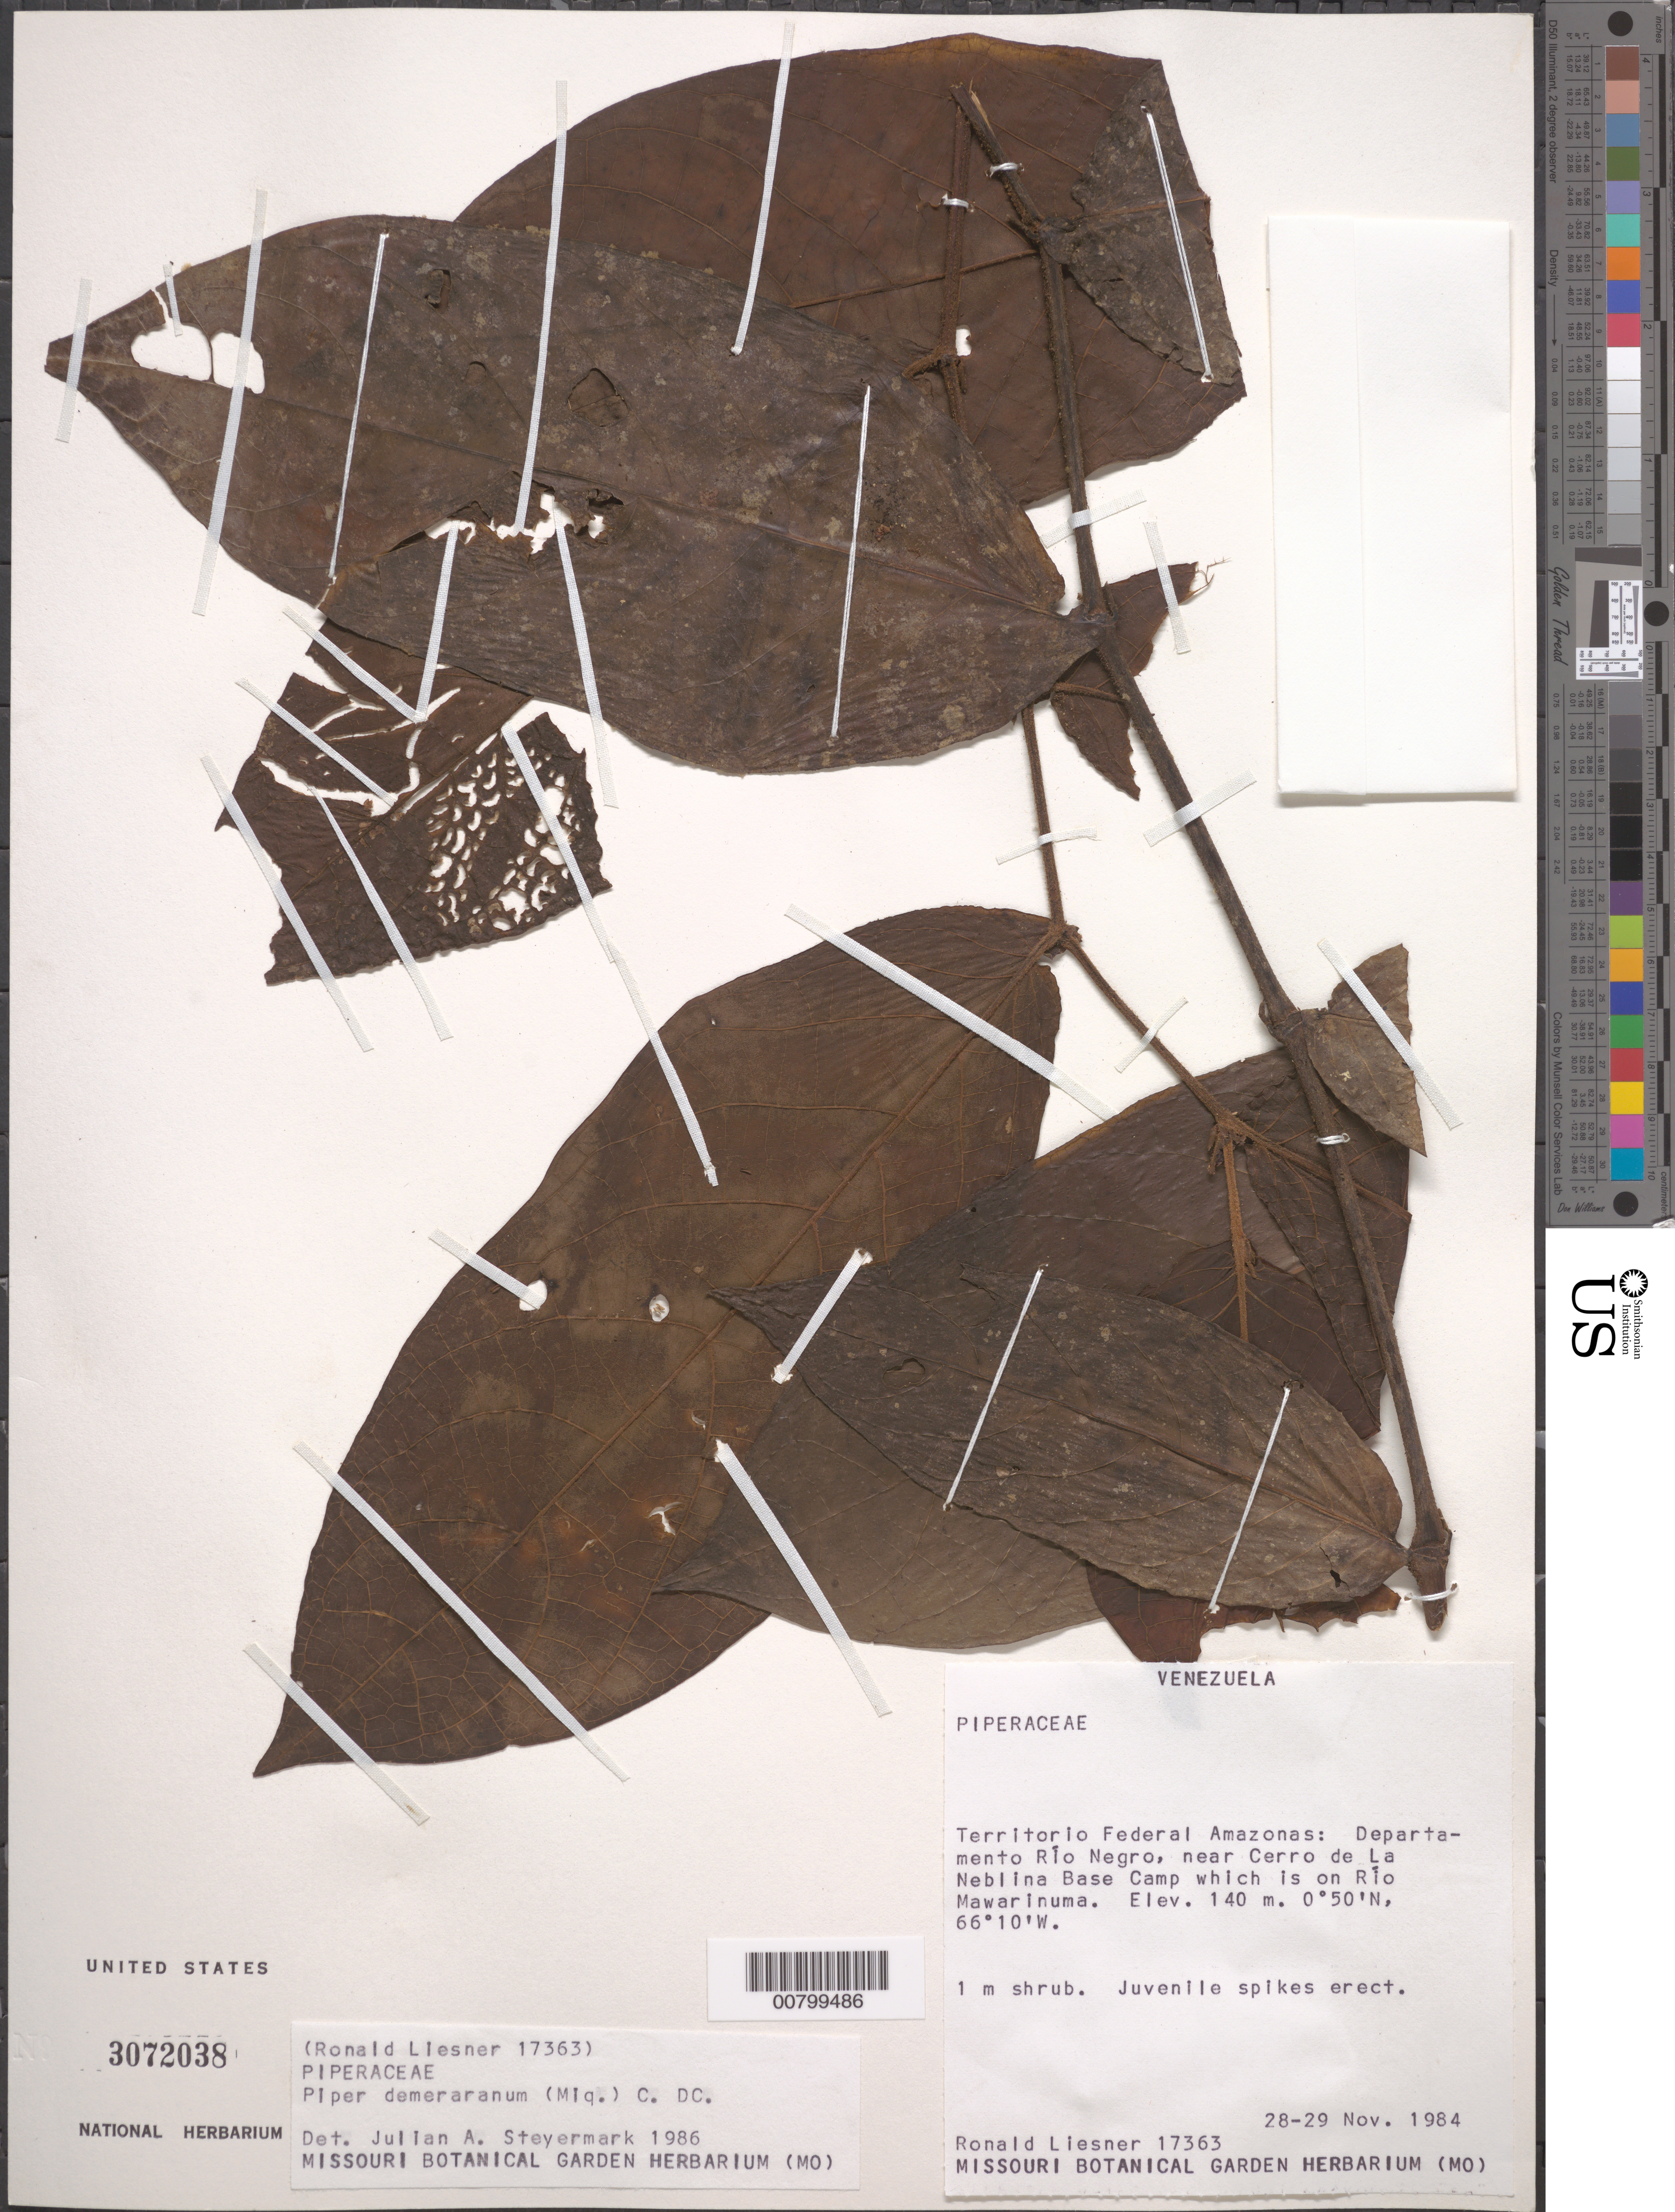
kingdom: Plantae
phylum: Tracheophyta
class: Magnoliopsida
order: Piperales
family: Piperaceae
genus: Piper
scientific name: Piper demeraranum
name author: (Miq.) C. DC.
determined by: Steyermark, Julian A., (VEN)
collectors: R. L. Liesner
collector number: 17363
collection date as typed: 28-Nov-84 to 29-Nov-84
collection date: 1984-11-28/1984-11-29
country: Venezuela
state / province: Amazonas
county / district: Río Negro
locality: Cerro de La Neblina Base Camp, close to, on Río Mawarinuma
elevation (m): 140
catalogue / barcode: US 3072038